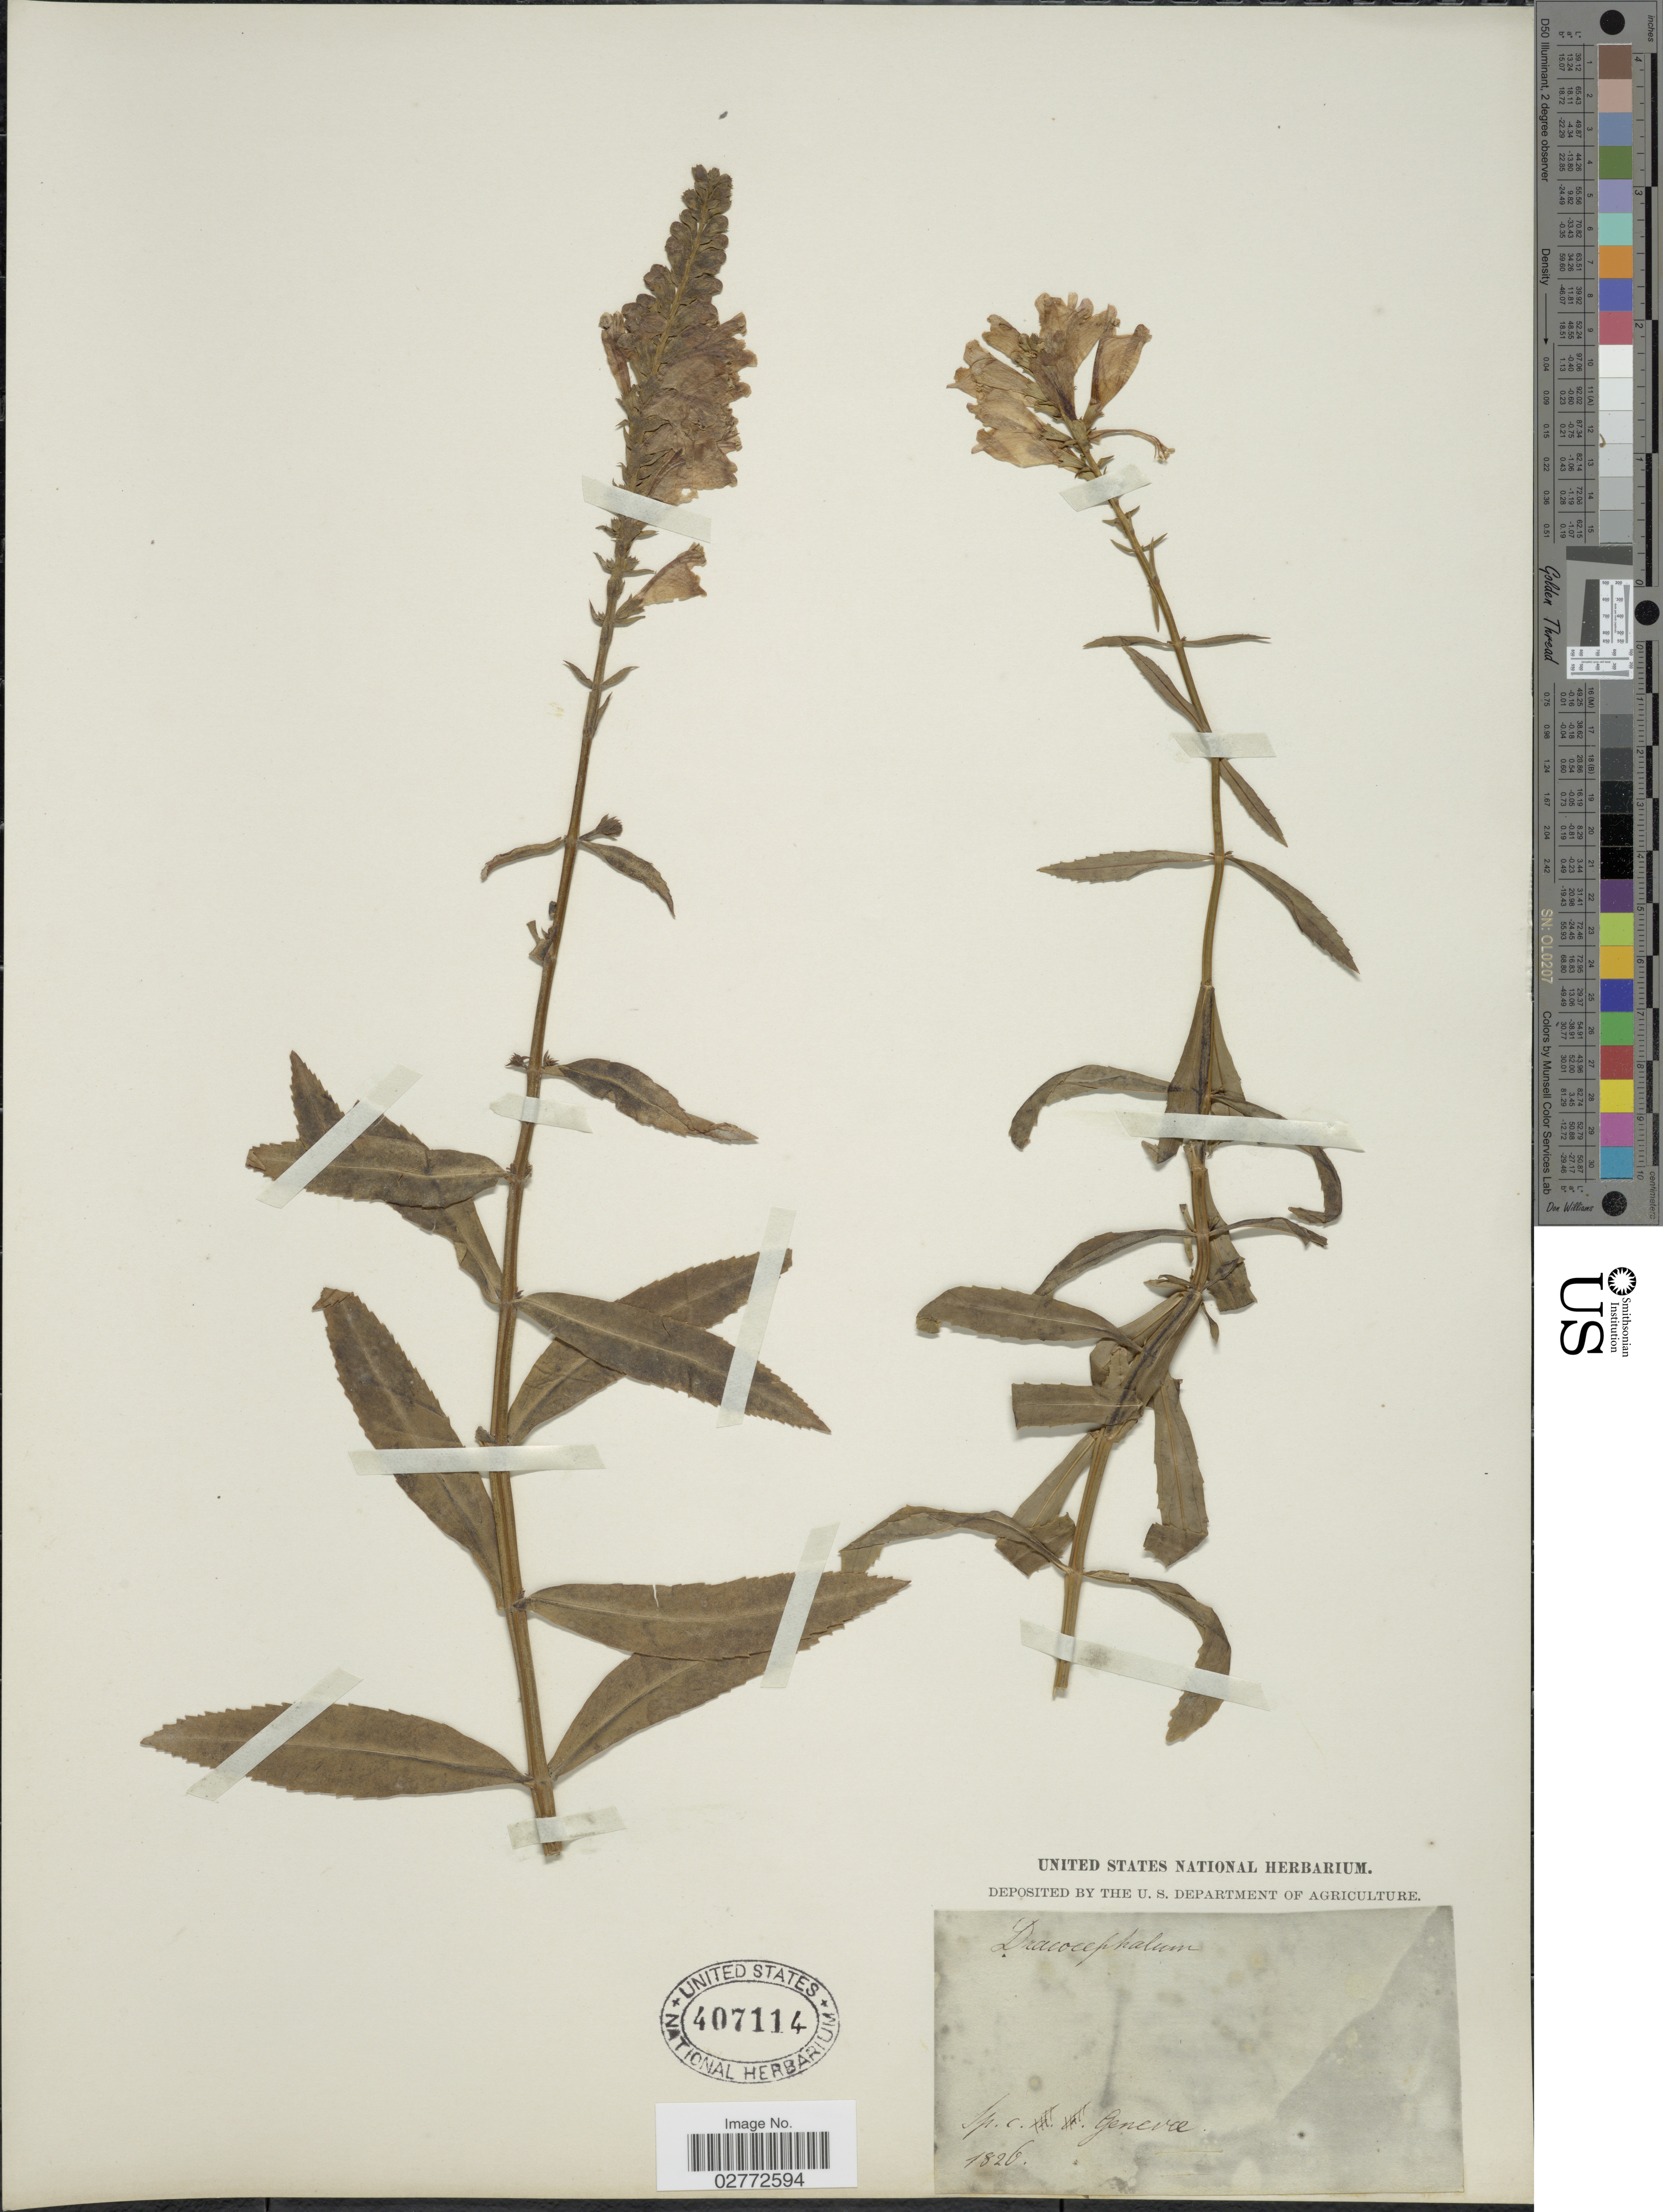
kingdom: Plantae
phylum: Tracheophyta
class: Magnoliopsida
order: Lamiales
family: Lamiaceae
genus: Dracocephalum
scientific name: Dracocephalum sp.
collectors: ex herb. United States National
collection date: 1826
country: Switzerland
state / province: Genève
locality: Ip. c. Geneva.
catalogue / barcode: US 407114